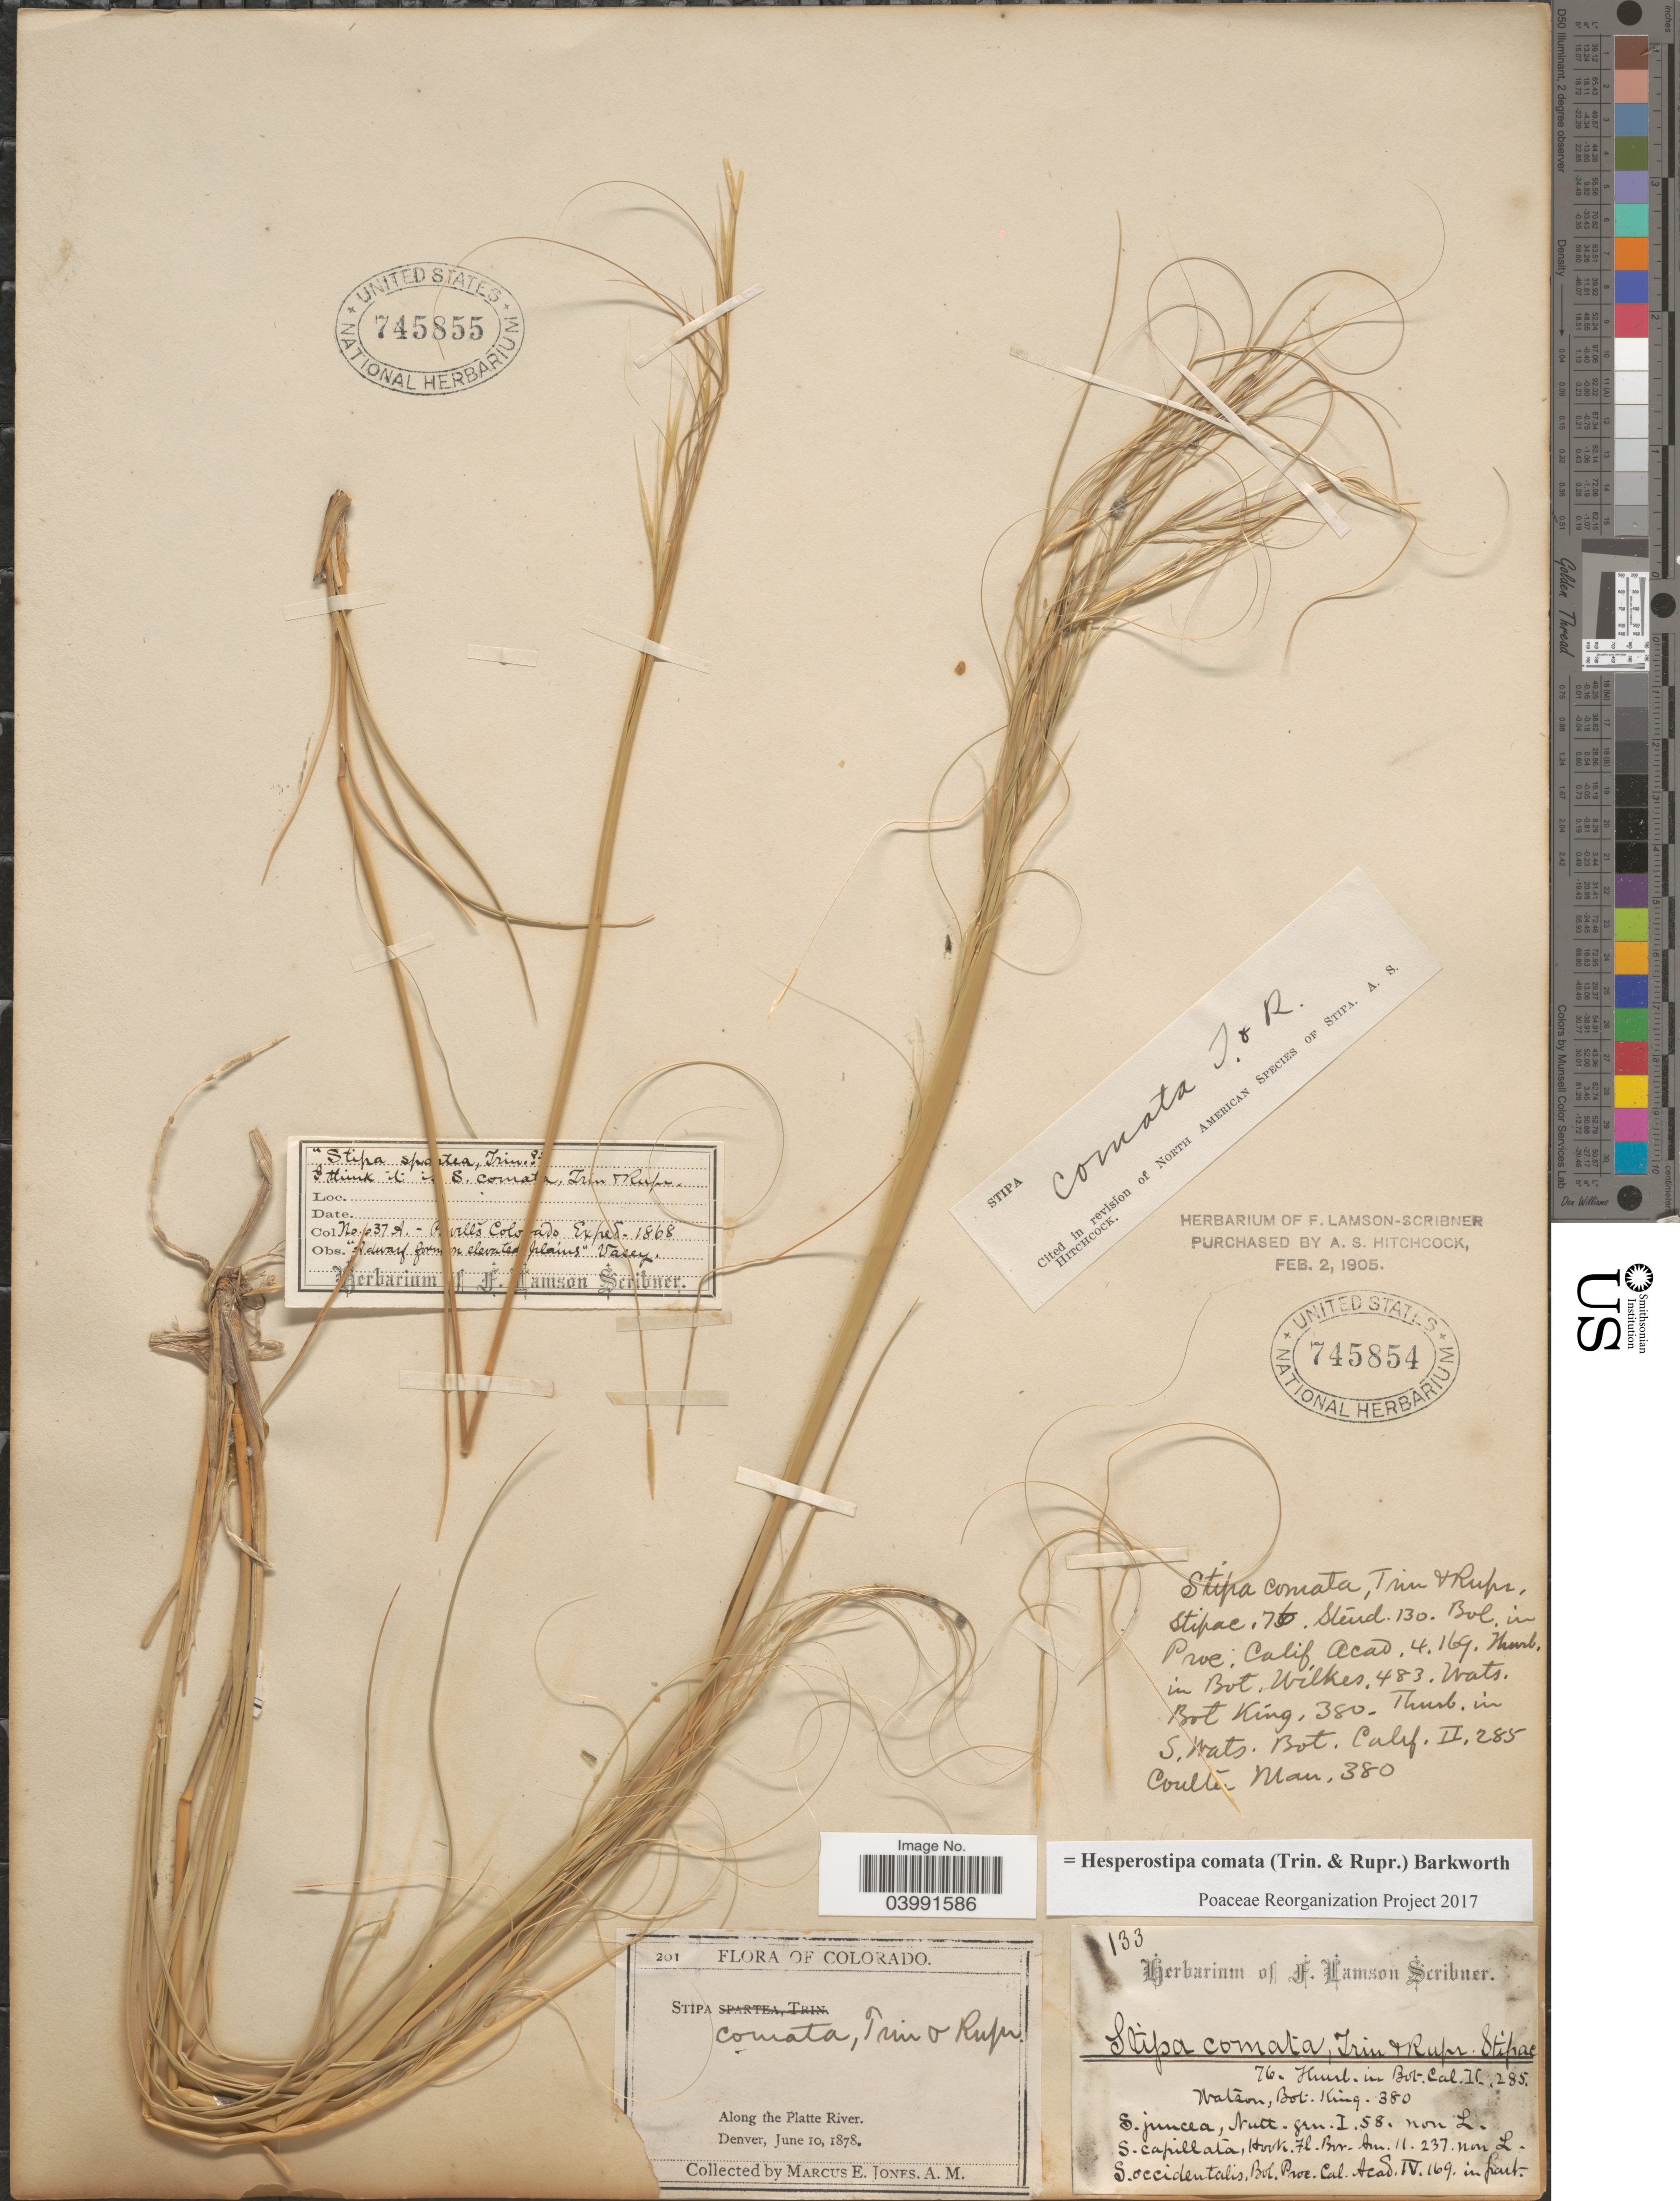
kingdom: Plantae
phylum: Tracheophyta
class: Liliopsida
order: Poales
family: Poaceae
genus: Hesperostipa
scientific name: Hesperostipa comata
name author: (Trin. & Rupr.) Barkworth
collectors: M. E. Jones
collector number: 201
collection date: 1878-06-10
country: United States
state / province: Colorado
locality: Along the Platte River. Denver.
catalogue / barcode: US 745854-2